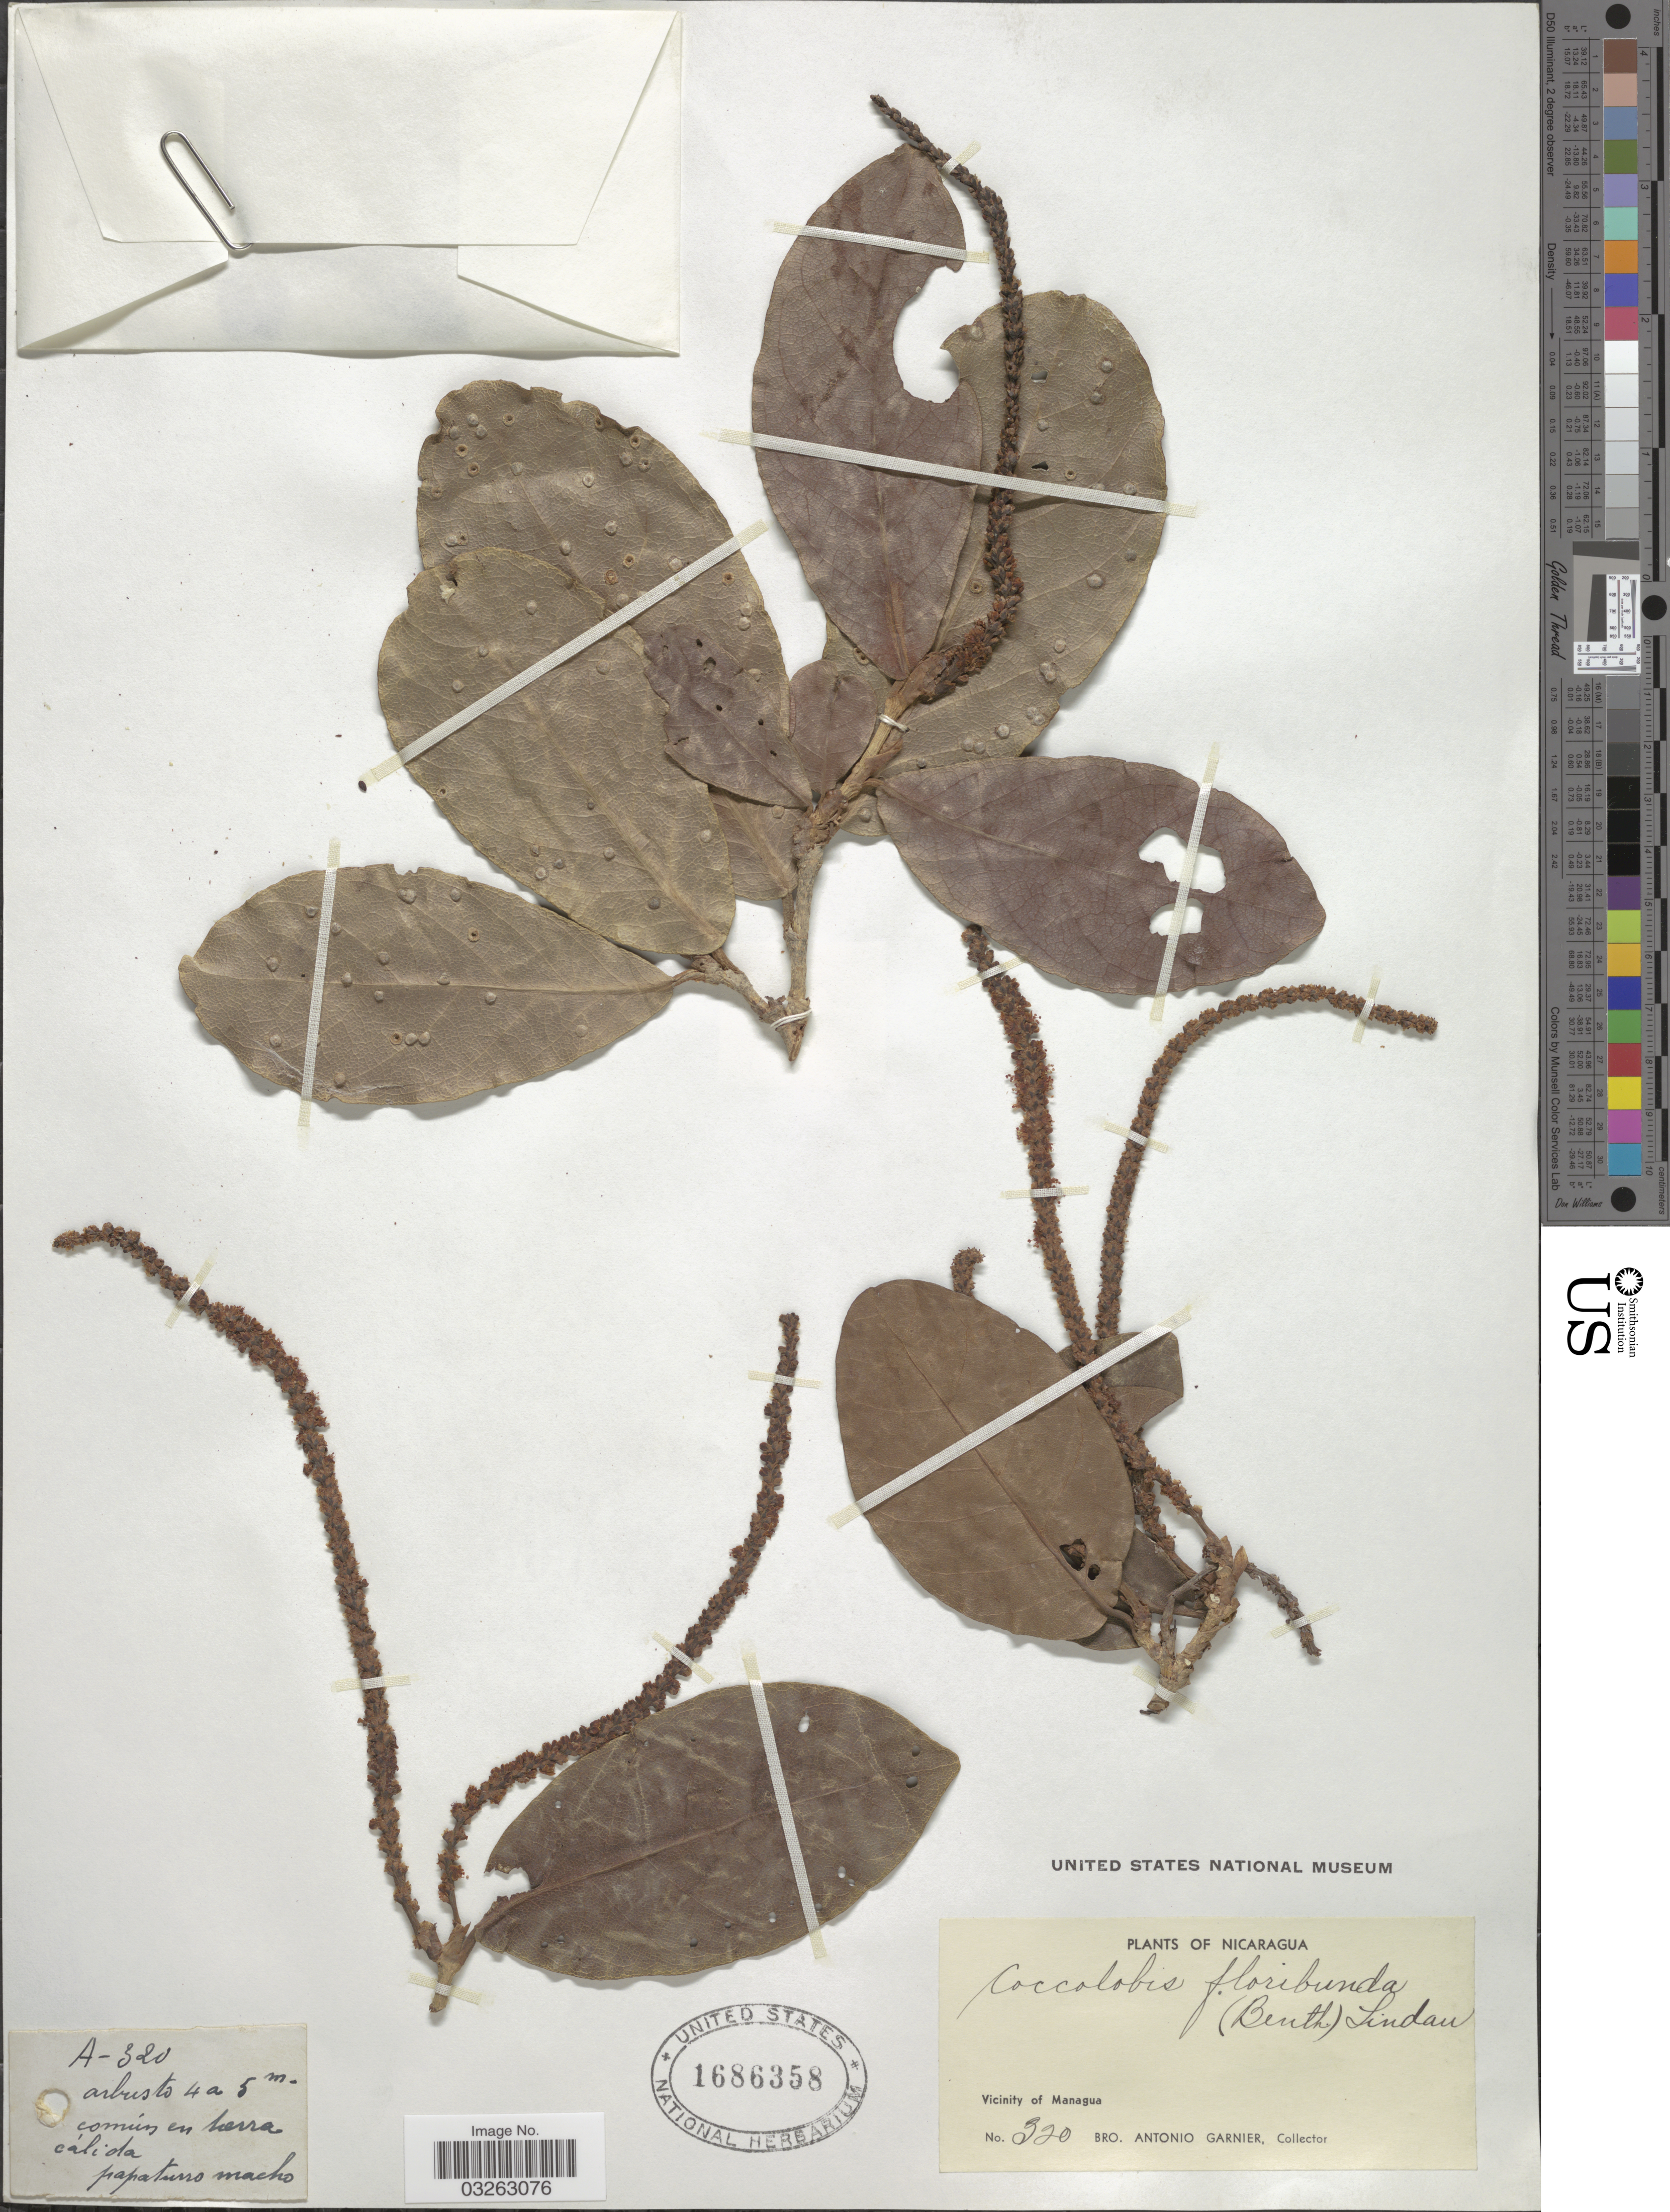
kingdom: Plantae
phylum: Tracheophyta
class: Magnoliopsida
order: Caryophyllales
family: Polygonaceae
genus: Coccoloba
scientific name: Coccoloba venosa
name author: L.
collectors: Bro. A. Garnier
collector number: A-320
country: Nicaragua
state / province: Managua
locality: Vicinity of Managua.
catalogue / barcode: US 1686358